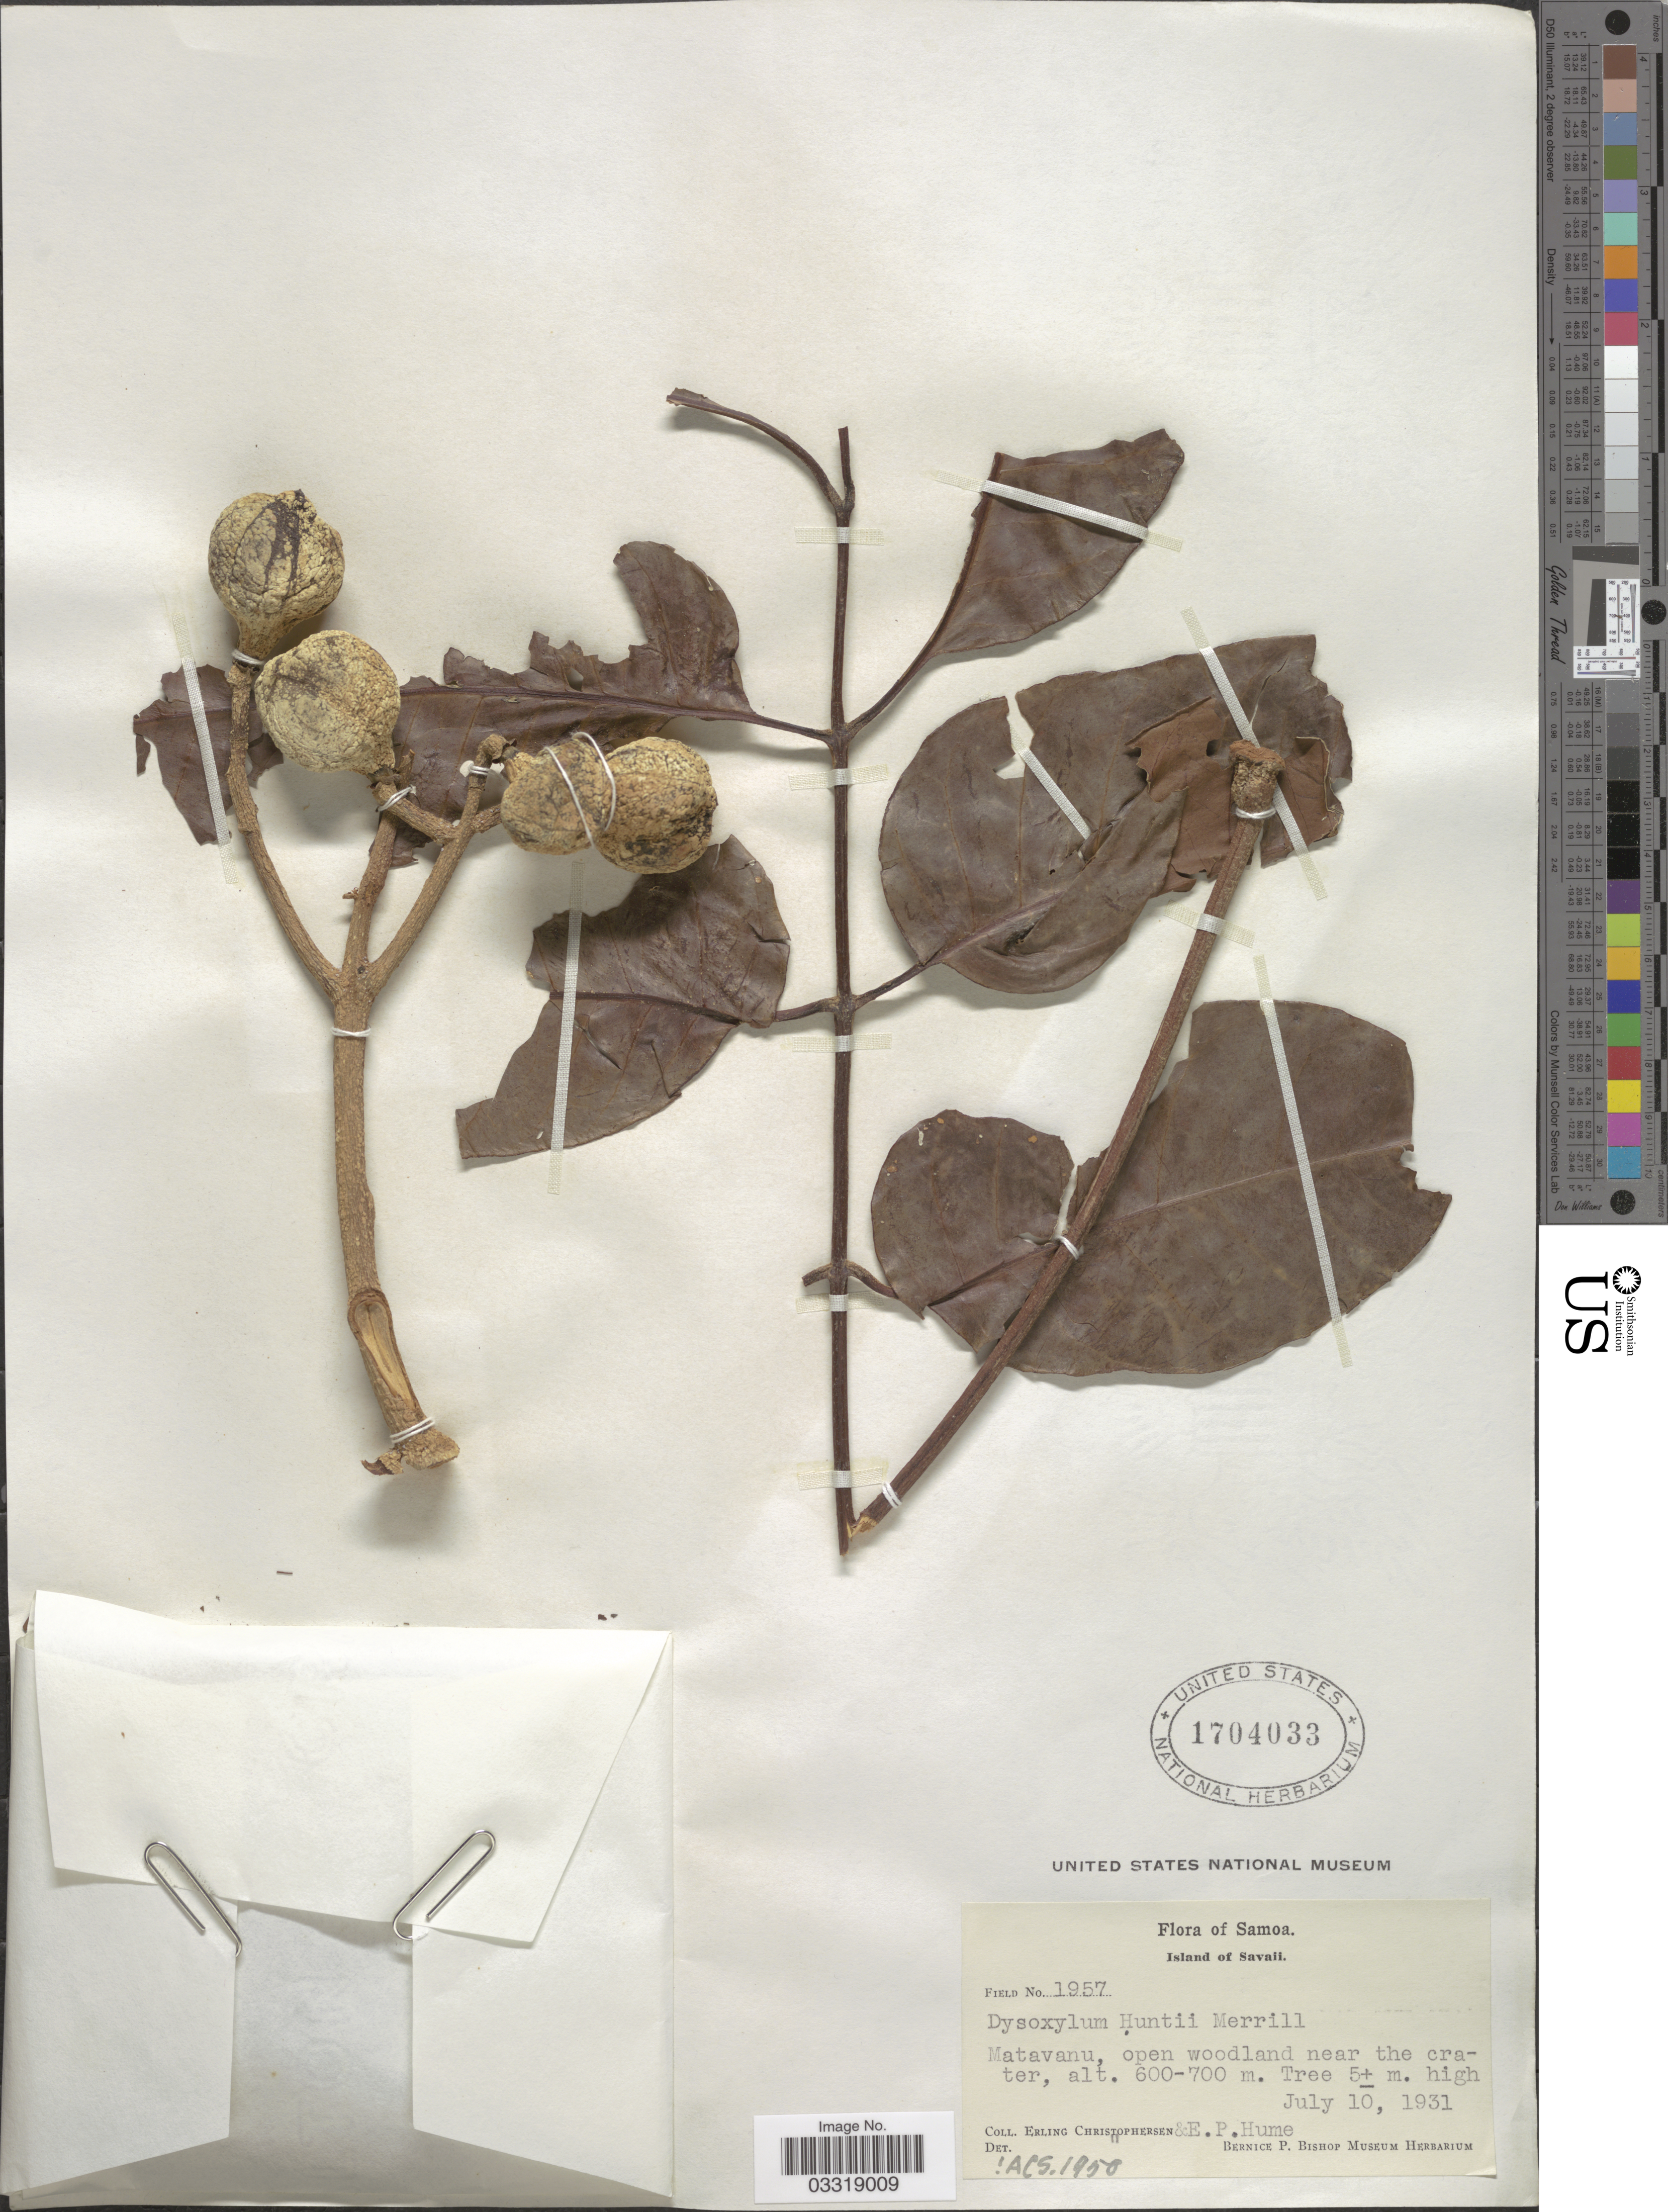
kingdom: Plantae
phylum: Tracheophyta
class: Magnoliopsida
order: Sapindales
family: Meliaceae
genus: Didymocheton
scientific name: Didymocheton huntii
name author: (Merr. ex Setch.) Harms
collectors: E. Christophersen & E. P. Hume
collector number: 1957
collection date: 1931-07-10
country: Samoa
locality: Samoa. Island of Savaii. Matavanu.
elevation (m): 600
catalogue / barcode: US 1704033